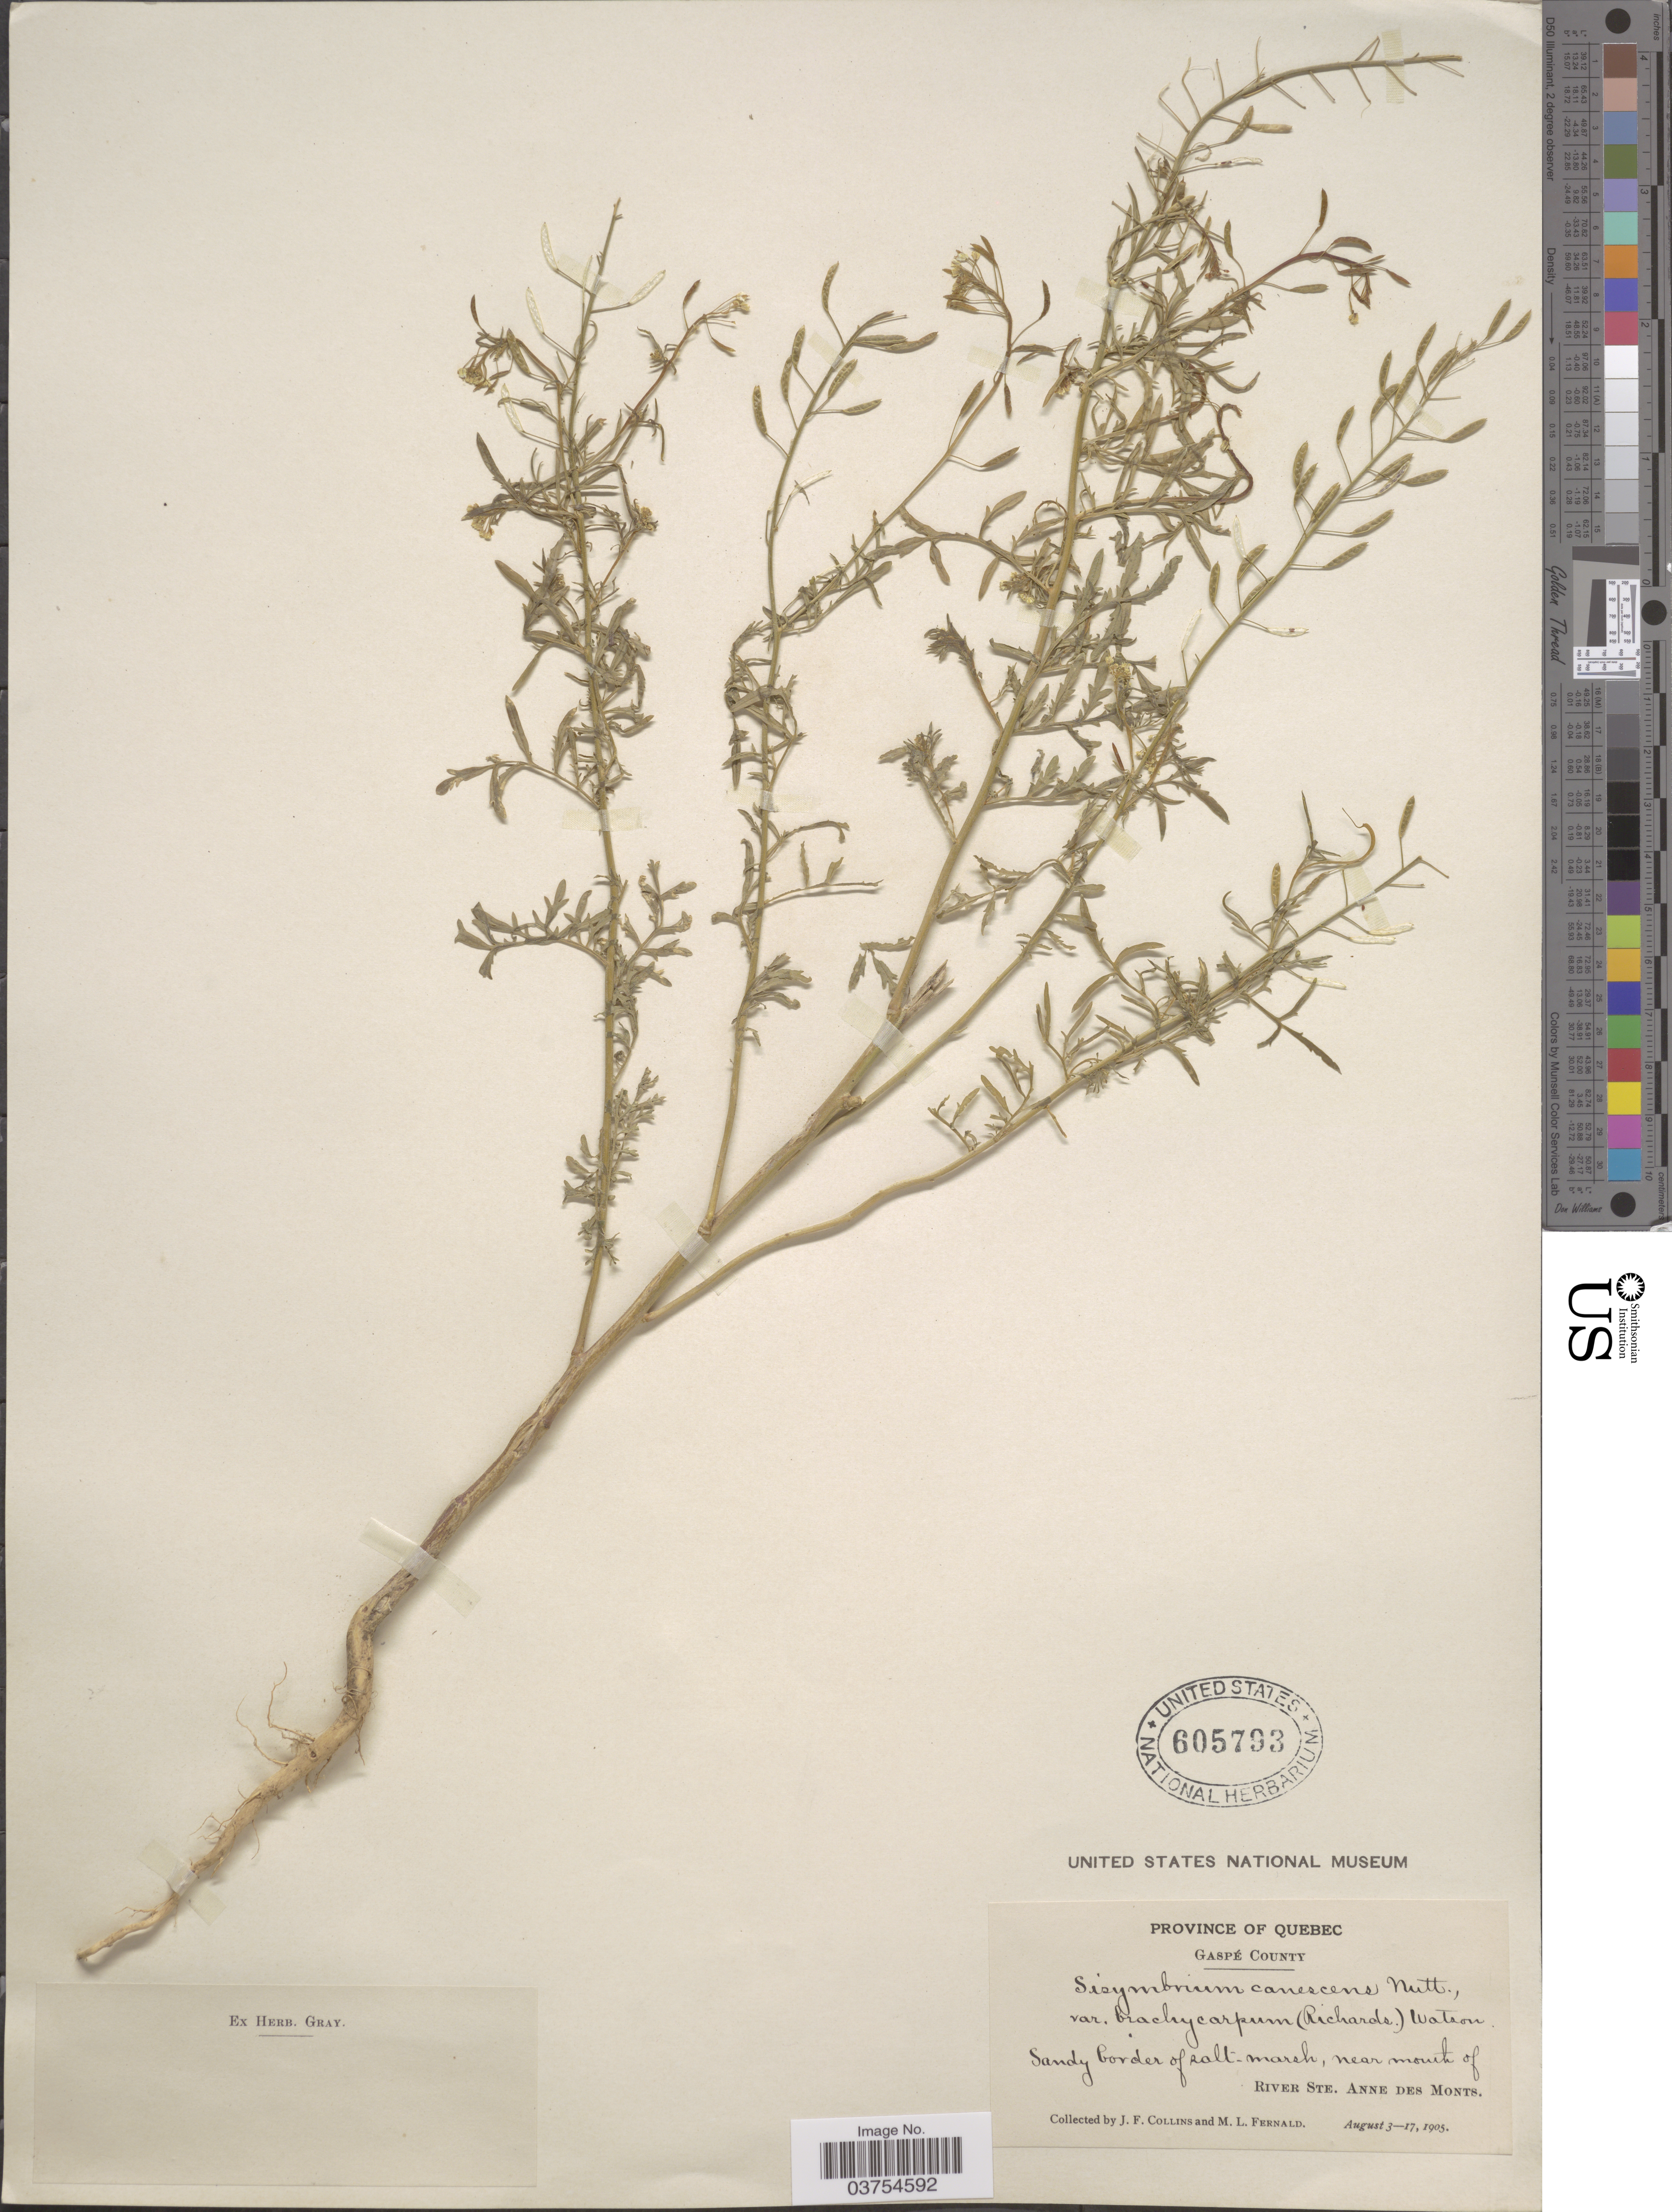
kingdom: Plantae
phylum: Tracheophyta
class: Magnoliopsida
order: Brassicales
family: Brassicaceae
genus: Descurainia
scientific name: Descurainia pinnata var. brachycarpa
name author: (Richardson) Fernald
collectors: J. Collins & M. L. Fernald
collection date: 1905-08-03/1905-08-17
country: Canada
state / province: Quebec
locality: Gaspé County. Sandy border of salt-marsh, near mouth of River Ste. Anne Des Monts.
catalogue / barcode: US 605793